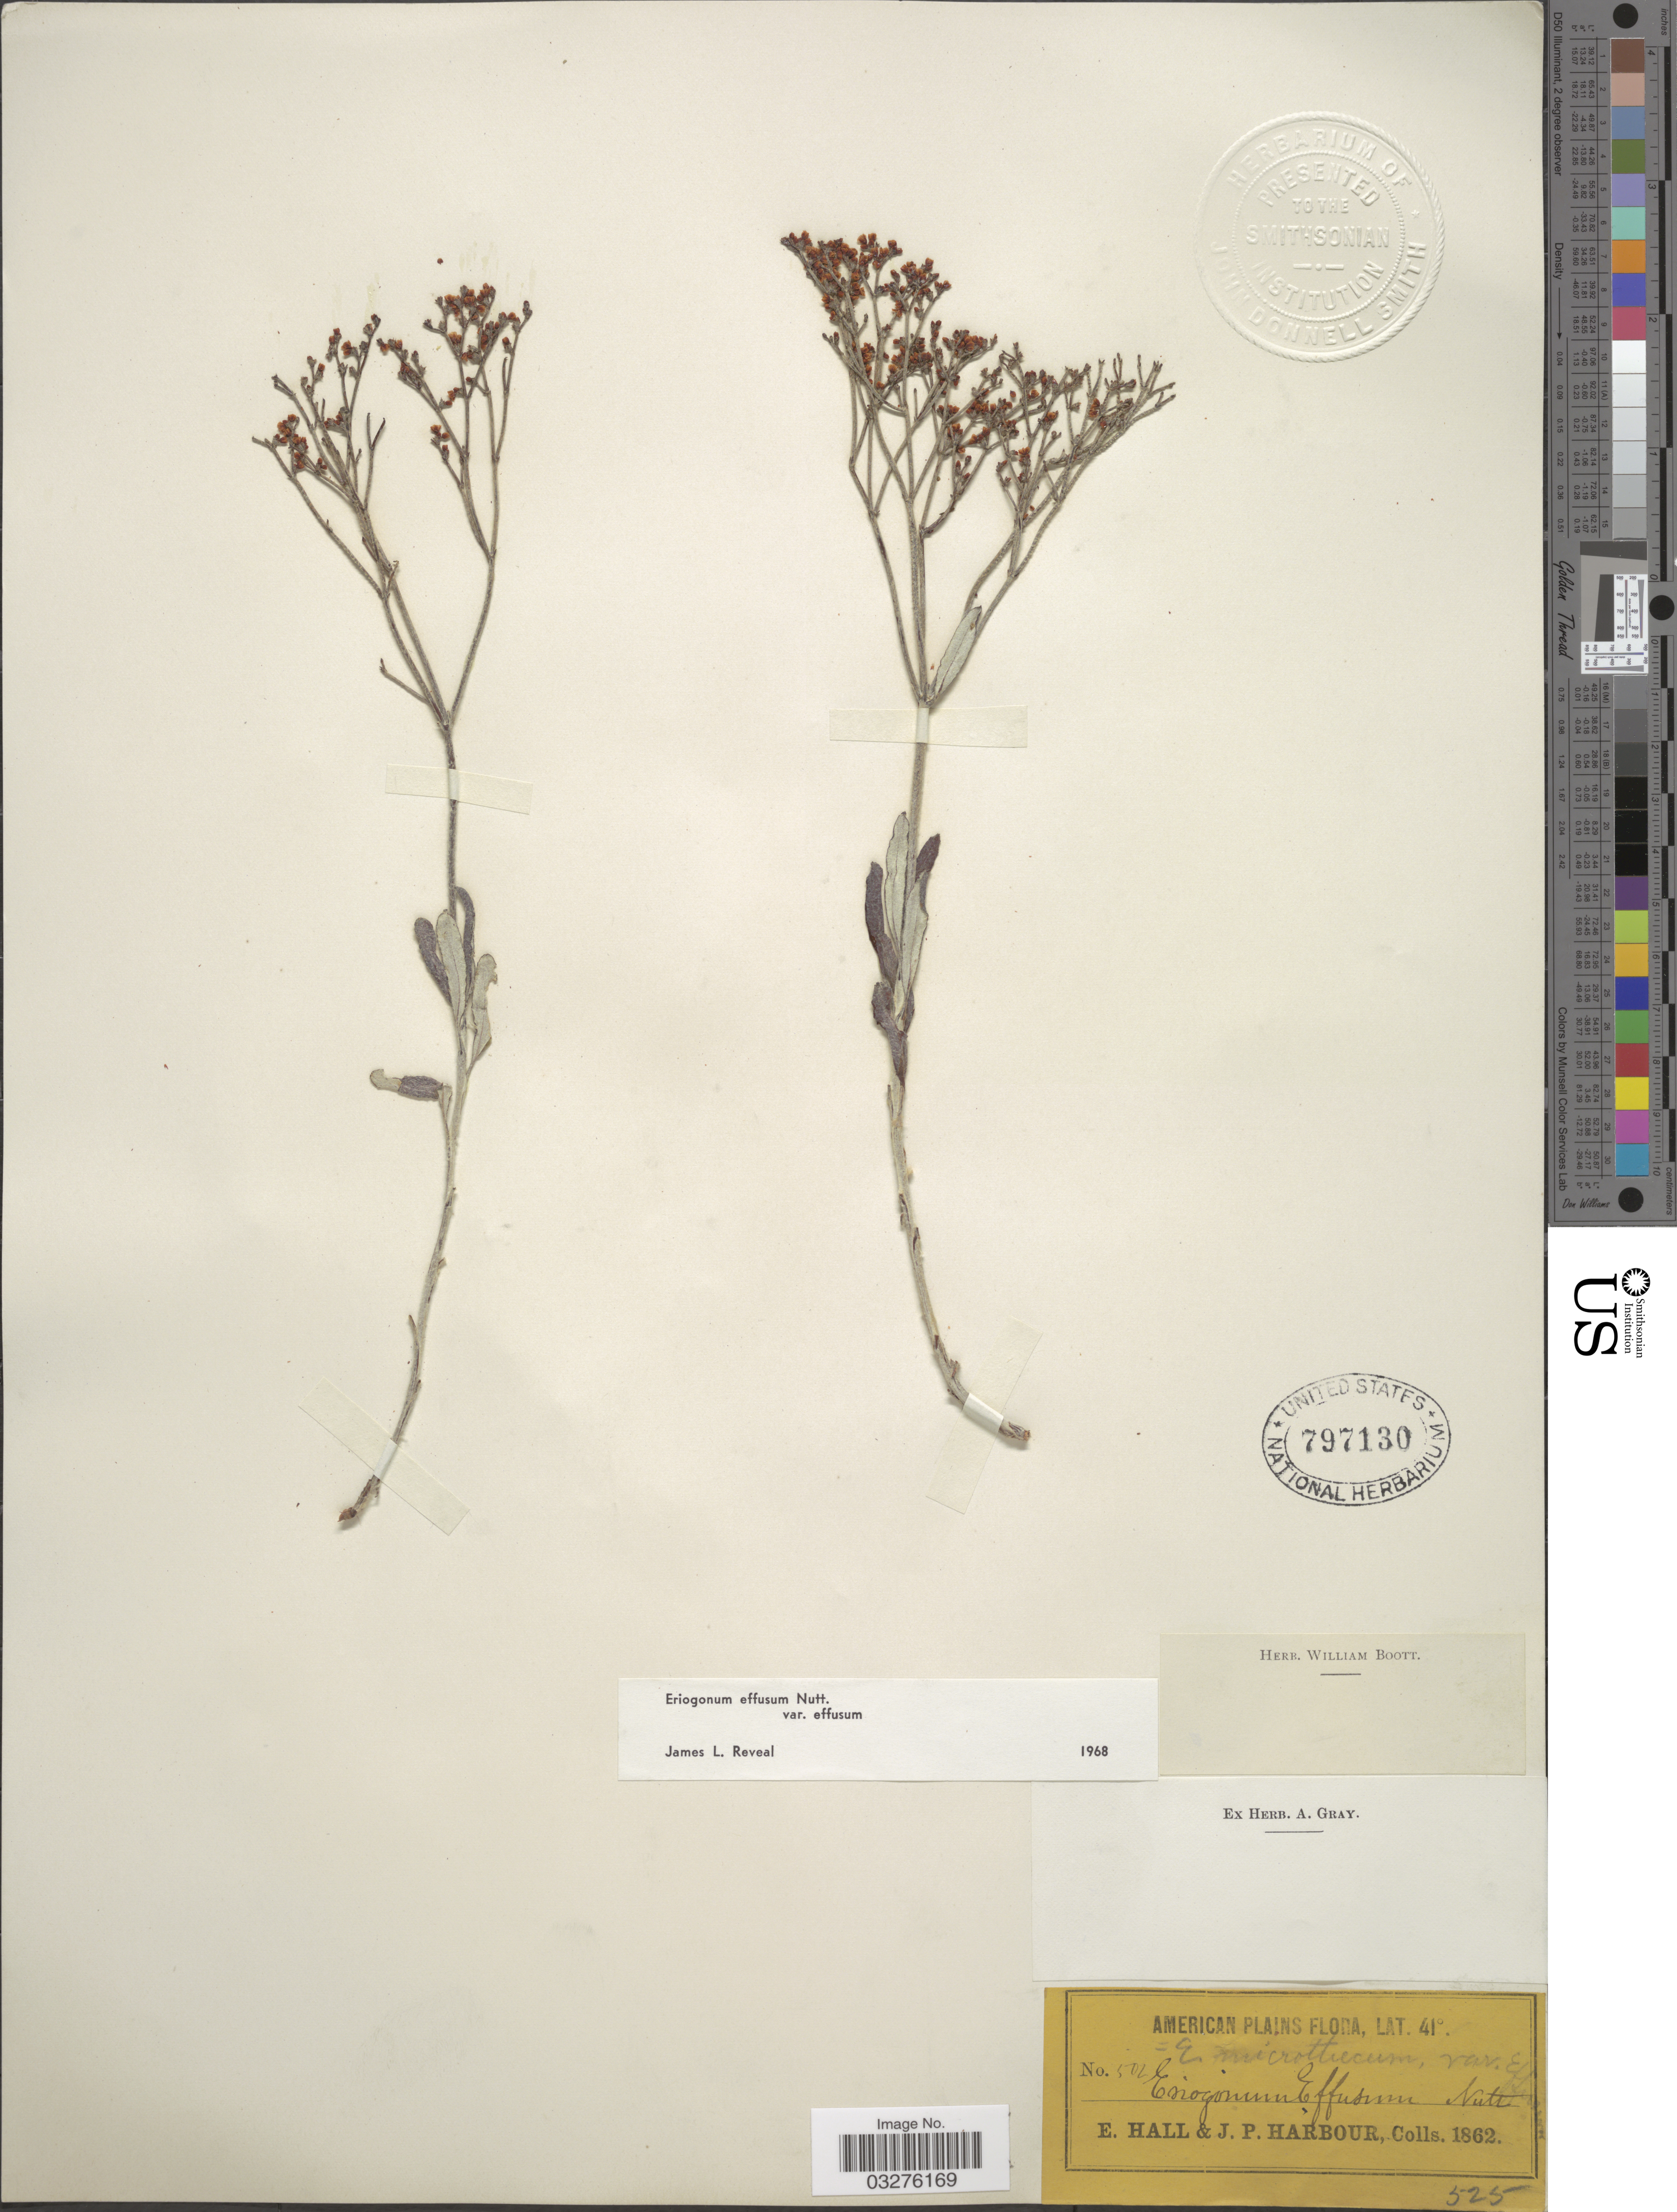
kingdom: Plantae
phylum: Tracheophyta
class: Magnoliopsida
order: Caryophyllales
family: Polygonaceae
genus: Eriogonum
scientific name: Eriogonum effusum var. effusum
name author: Nutt.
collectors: E. Hall & J. Harbour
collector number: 502*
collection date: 1862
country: United States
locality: American Plains.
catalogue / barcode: US 797130